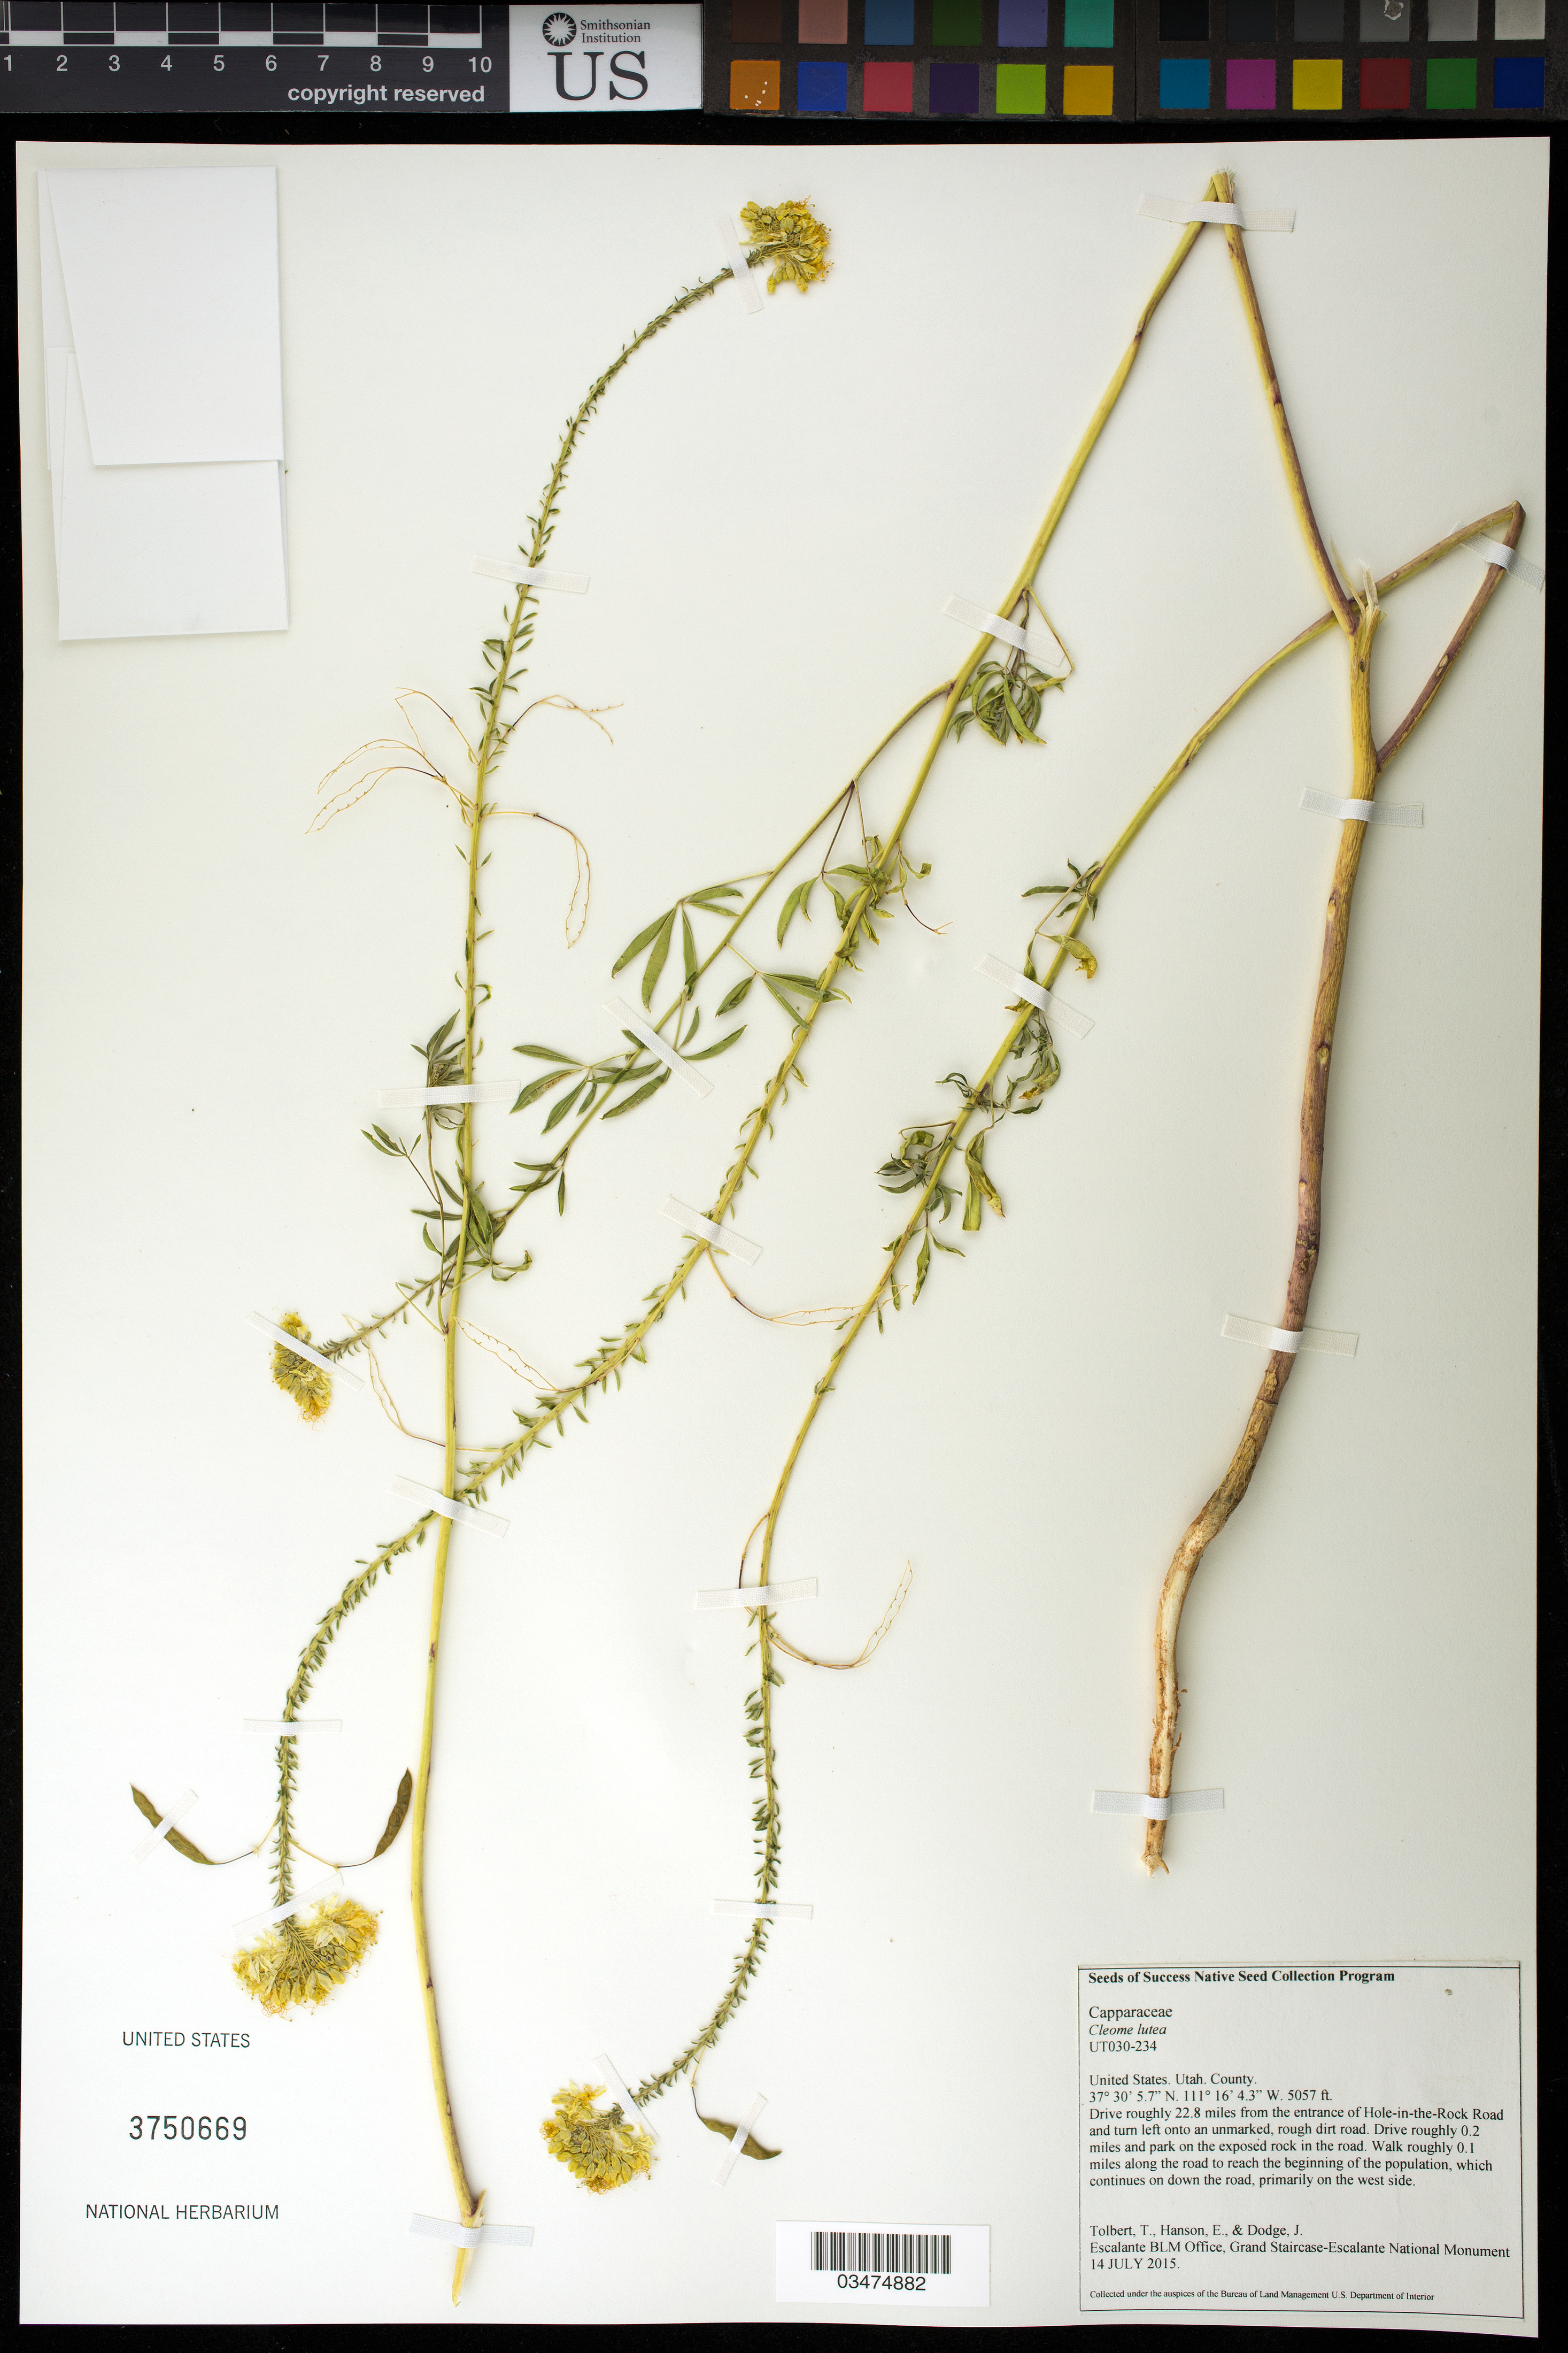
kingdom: Plantae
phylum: Tracheophyta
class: Magnoliopsida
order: Brassicales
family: Cleomaceae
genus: Cleomella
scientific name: Cleomella lutea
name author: (Hook.) Roalson & J.C. Hall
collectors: T. Tolbert, J. Dodge & E. Hanson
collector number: UT030-234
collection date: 2015-07-14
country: United States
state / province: Utah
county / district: Utah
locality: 22.8 mi. from the entrance of Hole-in-the Rock Rd.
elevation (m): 1541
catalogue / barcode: US 3750669